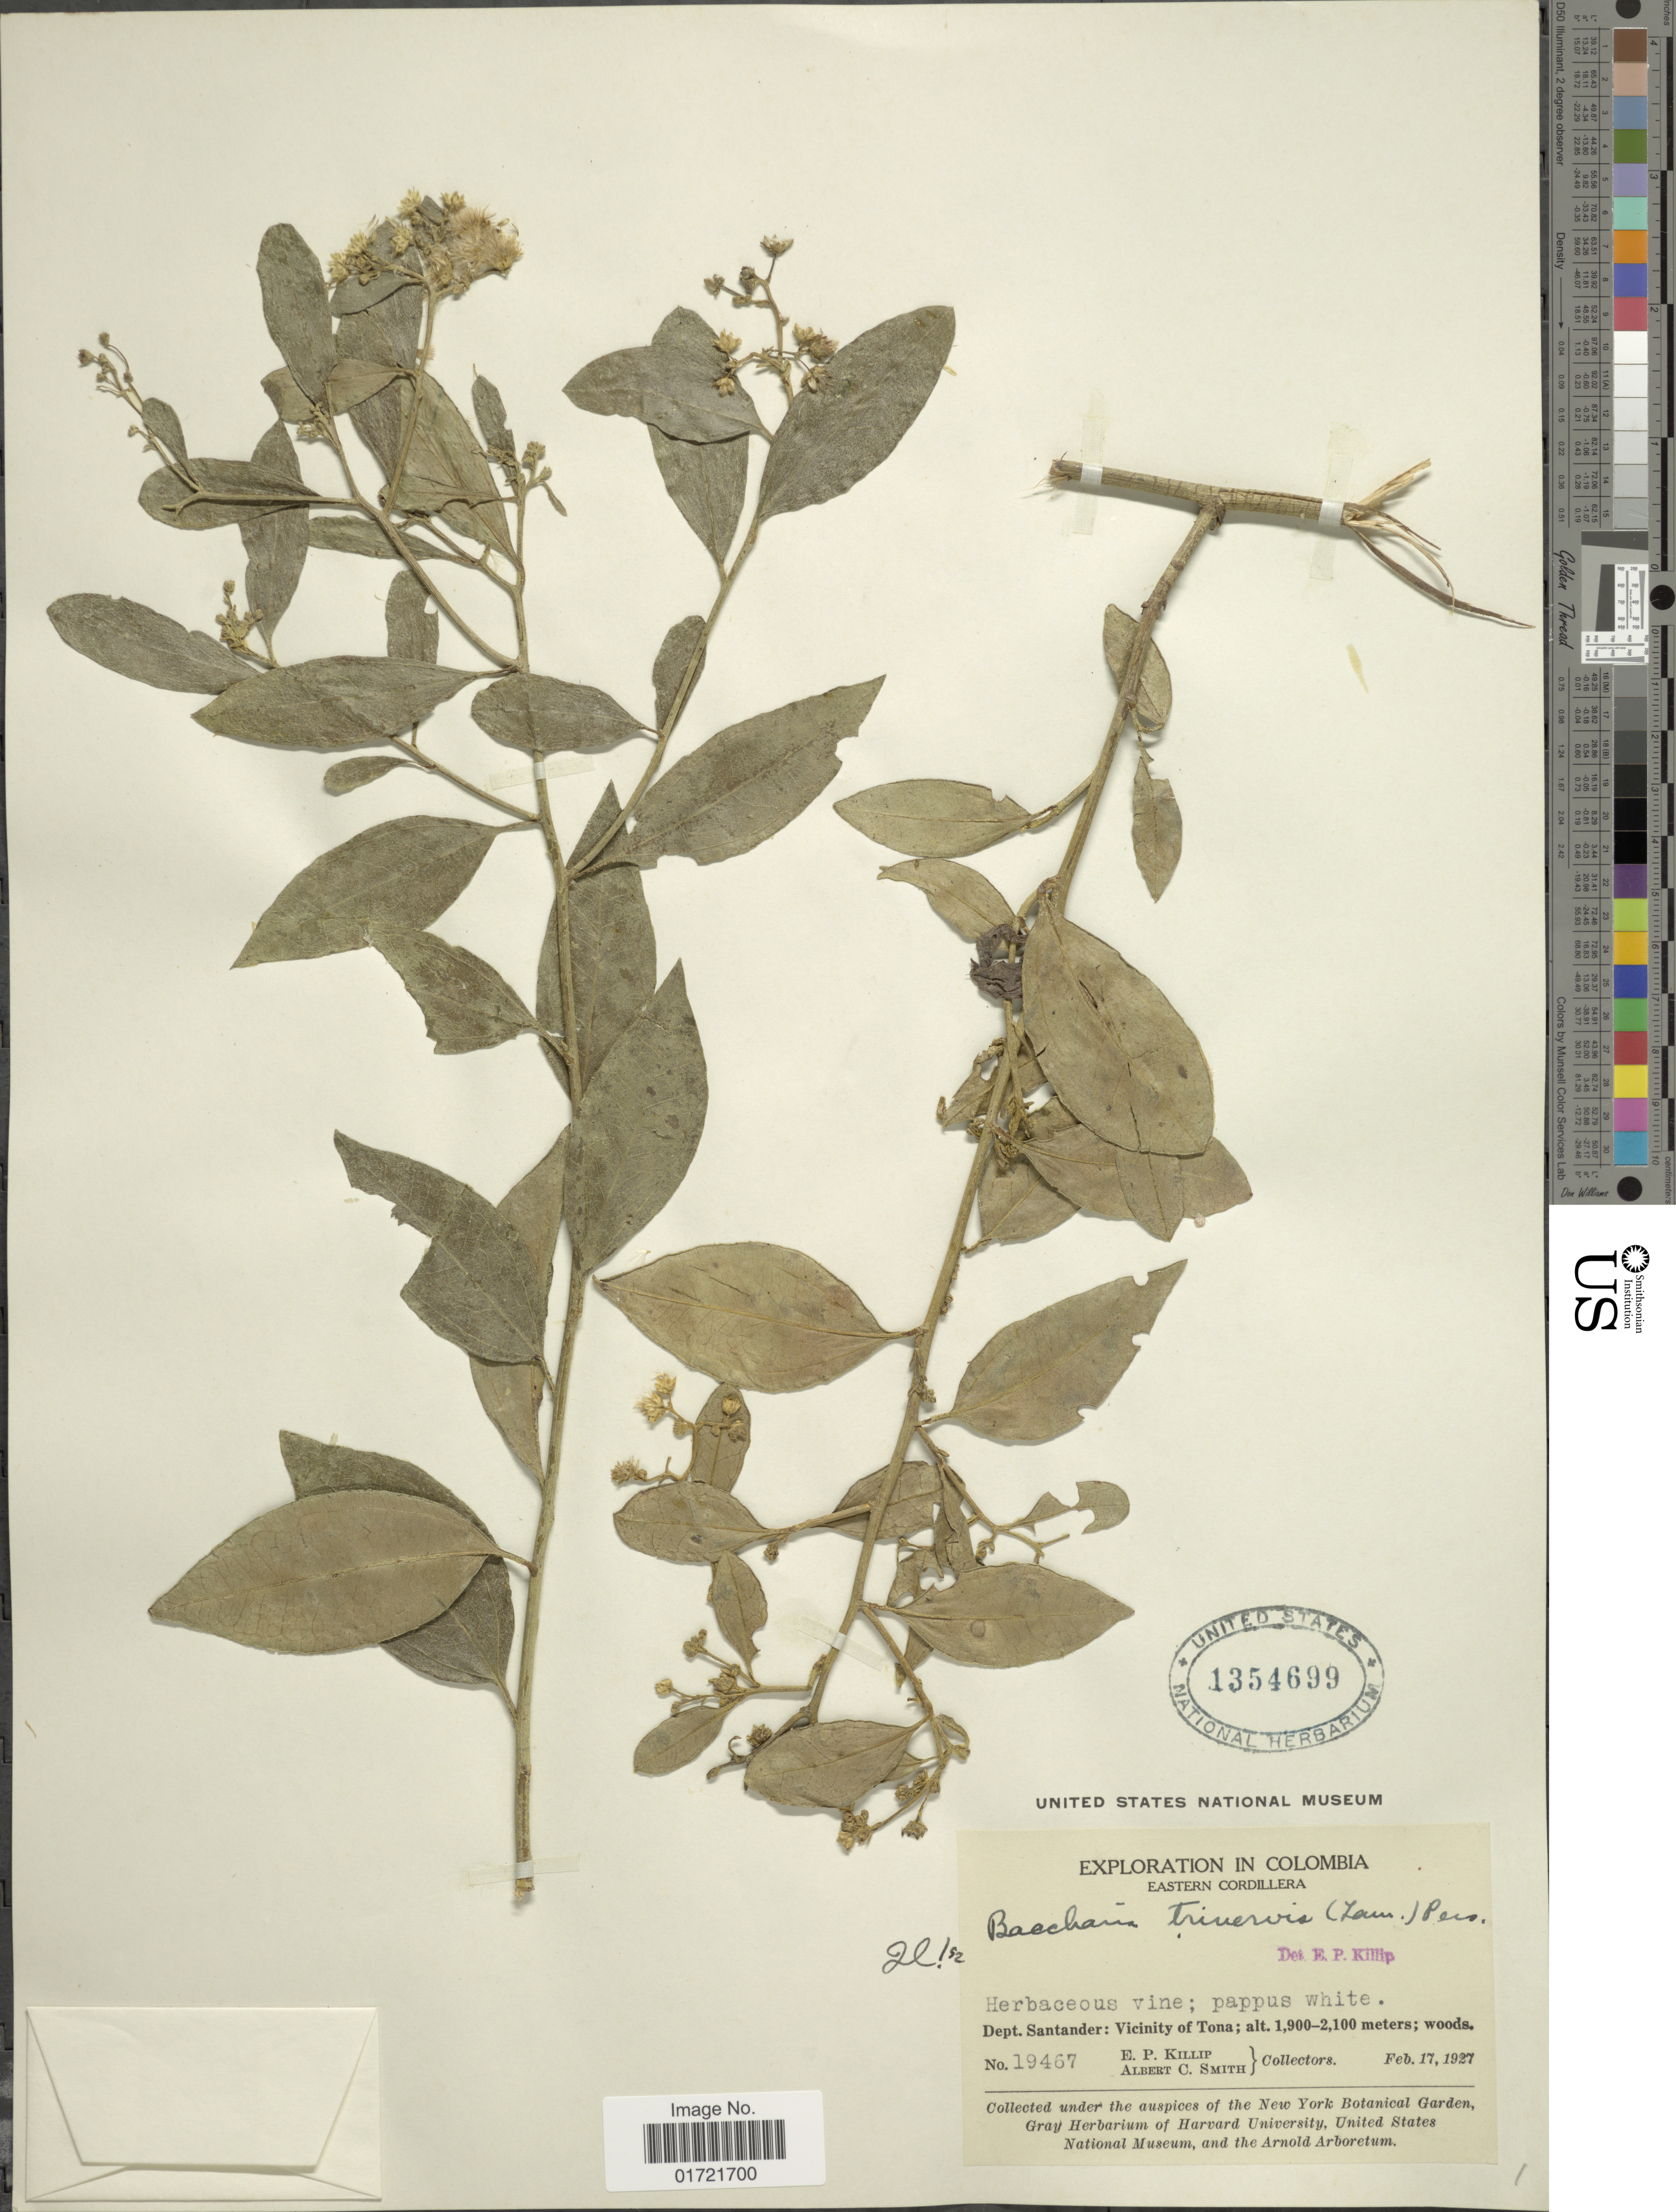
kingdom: Plantae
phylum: Tracheophyta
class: Magnoliopsida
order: Asterales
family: Asteraceae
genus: Baccharis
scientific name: Baccharis trinervis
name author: (Lam.) Pers.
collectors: E. P. Killip & A. C. Smith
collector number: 19467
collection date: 1927-02-17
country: Colombia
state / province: Santander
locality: Eastern Cordillera, Dept. Santander: Vicinity of Tona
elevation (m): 1900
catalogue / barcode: US 1354699